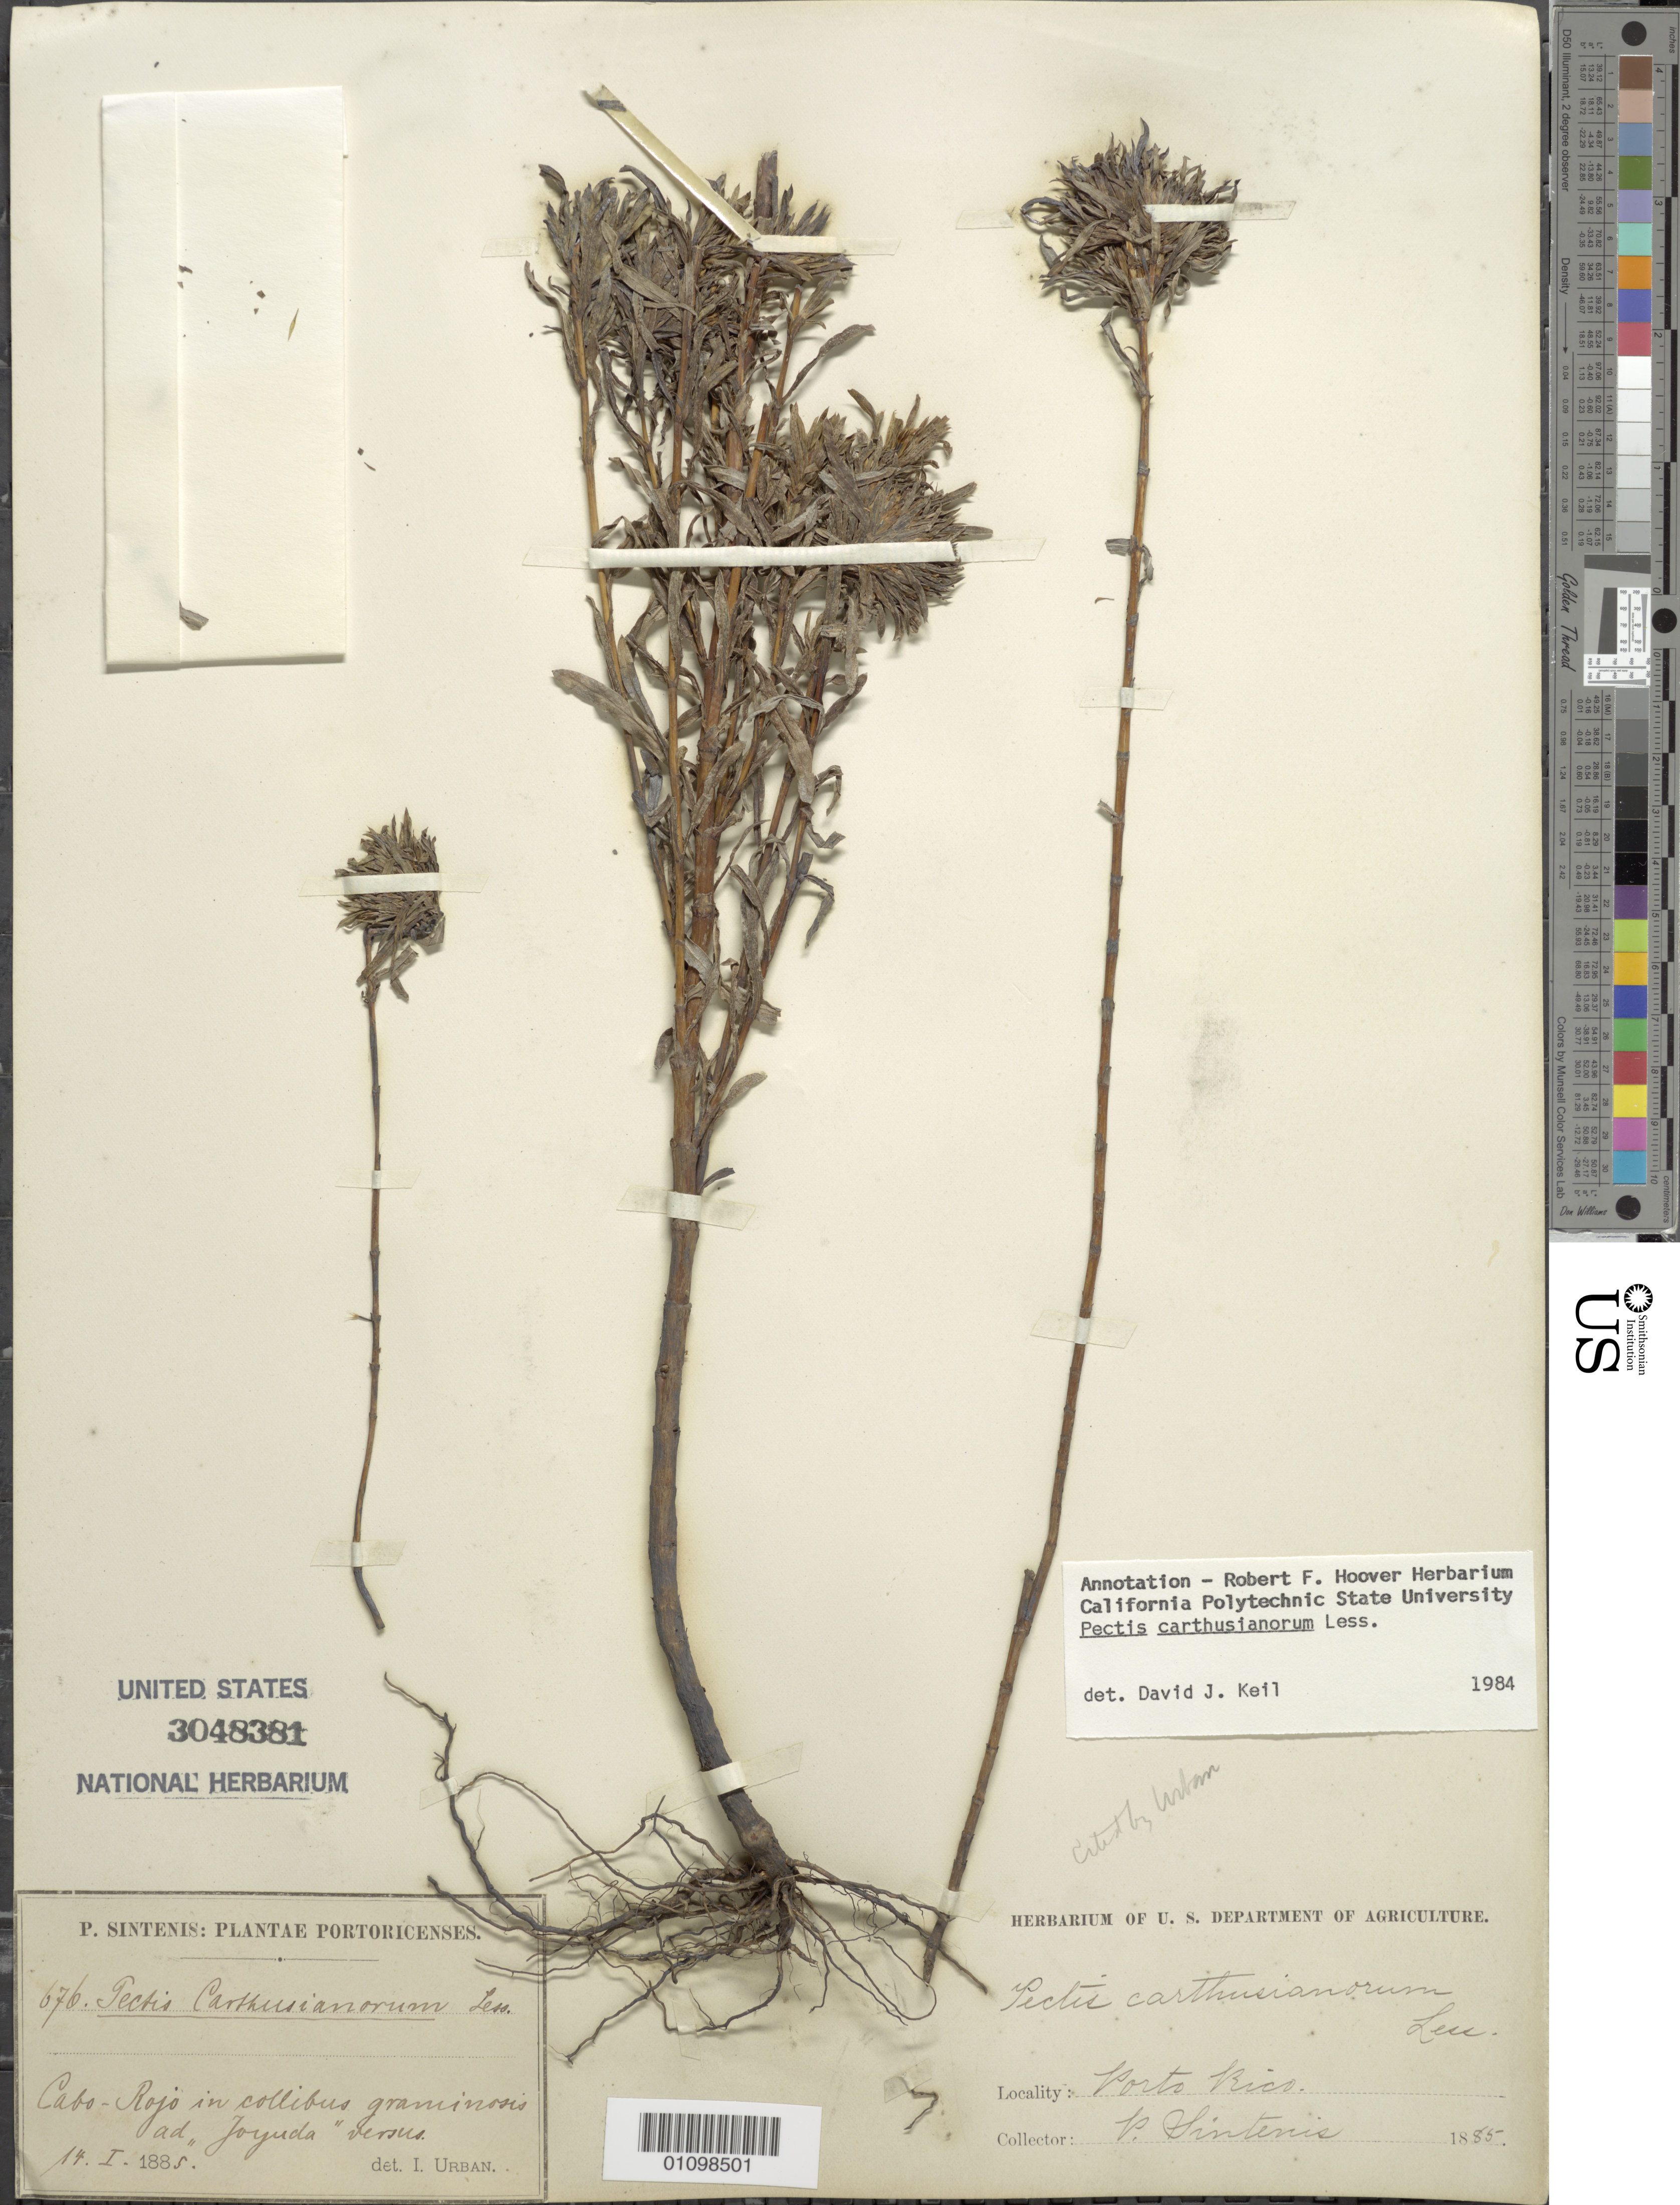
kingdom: Plantae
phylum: Tracheophyta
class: Magnoliopsida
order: Asterales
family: Asteraceae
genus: Pectis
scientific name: Pectis carthusianorum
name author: Less.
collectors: P. Sintenis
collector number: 676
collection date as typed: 14 Jan 1885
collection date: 1885-01-14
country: Puerto Rico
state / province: Cabo Rojo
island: Puerto Rico I.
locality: Cabo Roja in collibus graminosis ad Joyuda versus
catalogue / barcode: US 3048381